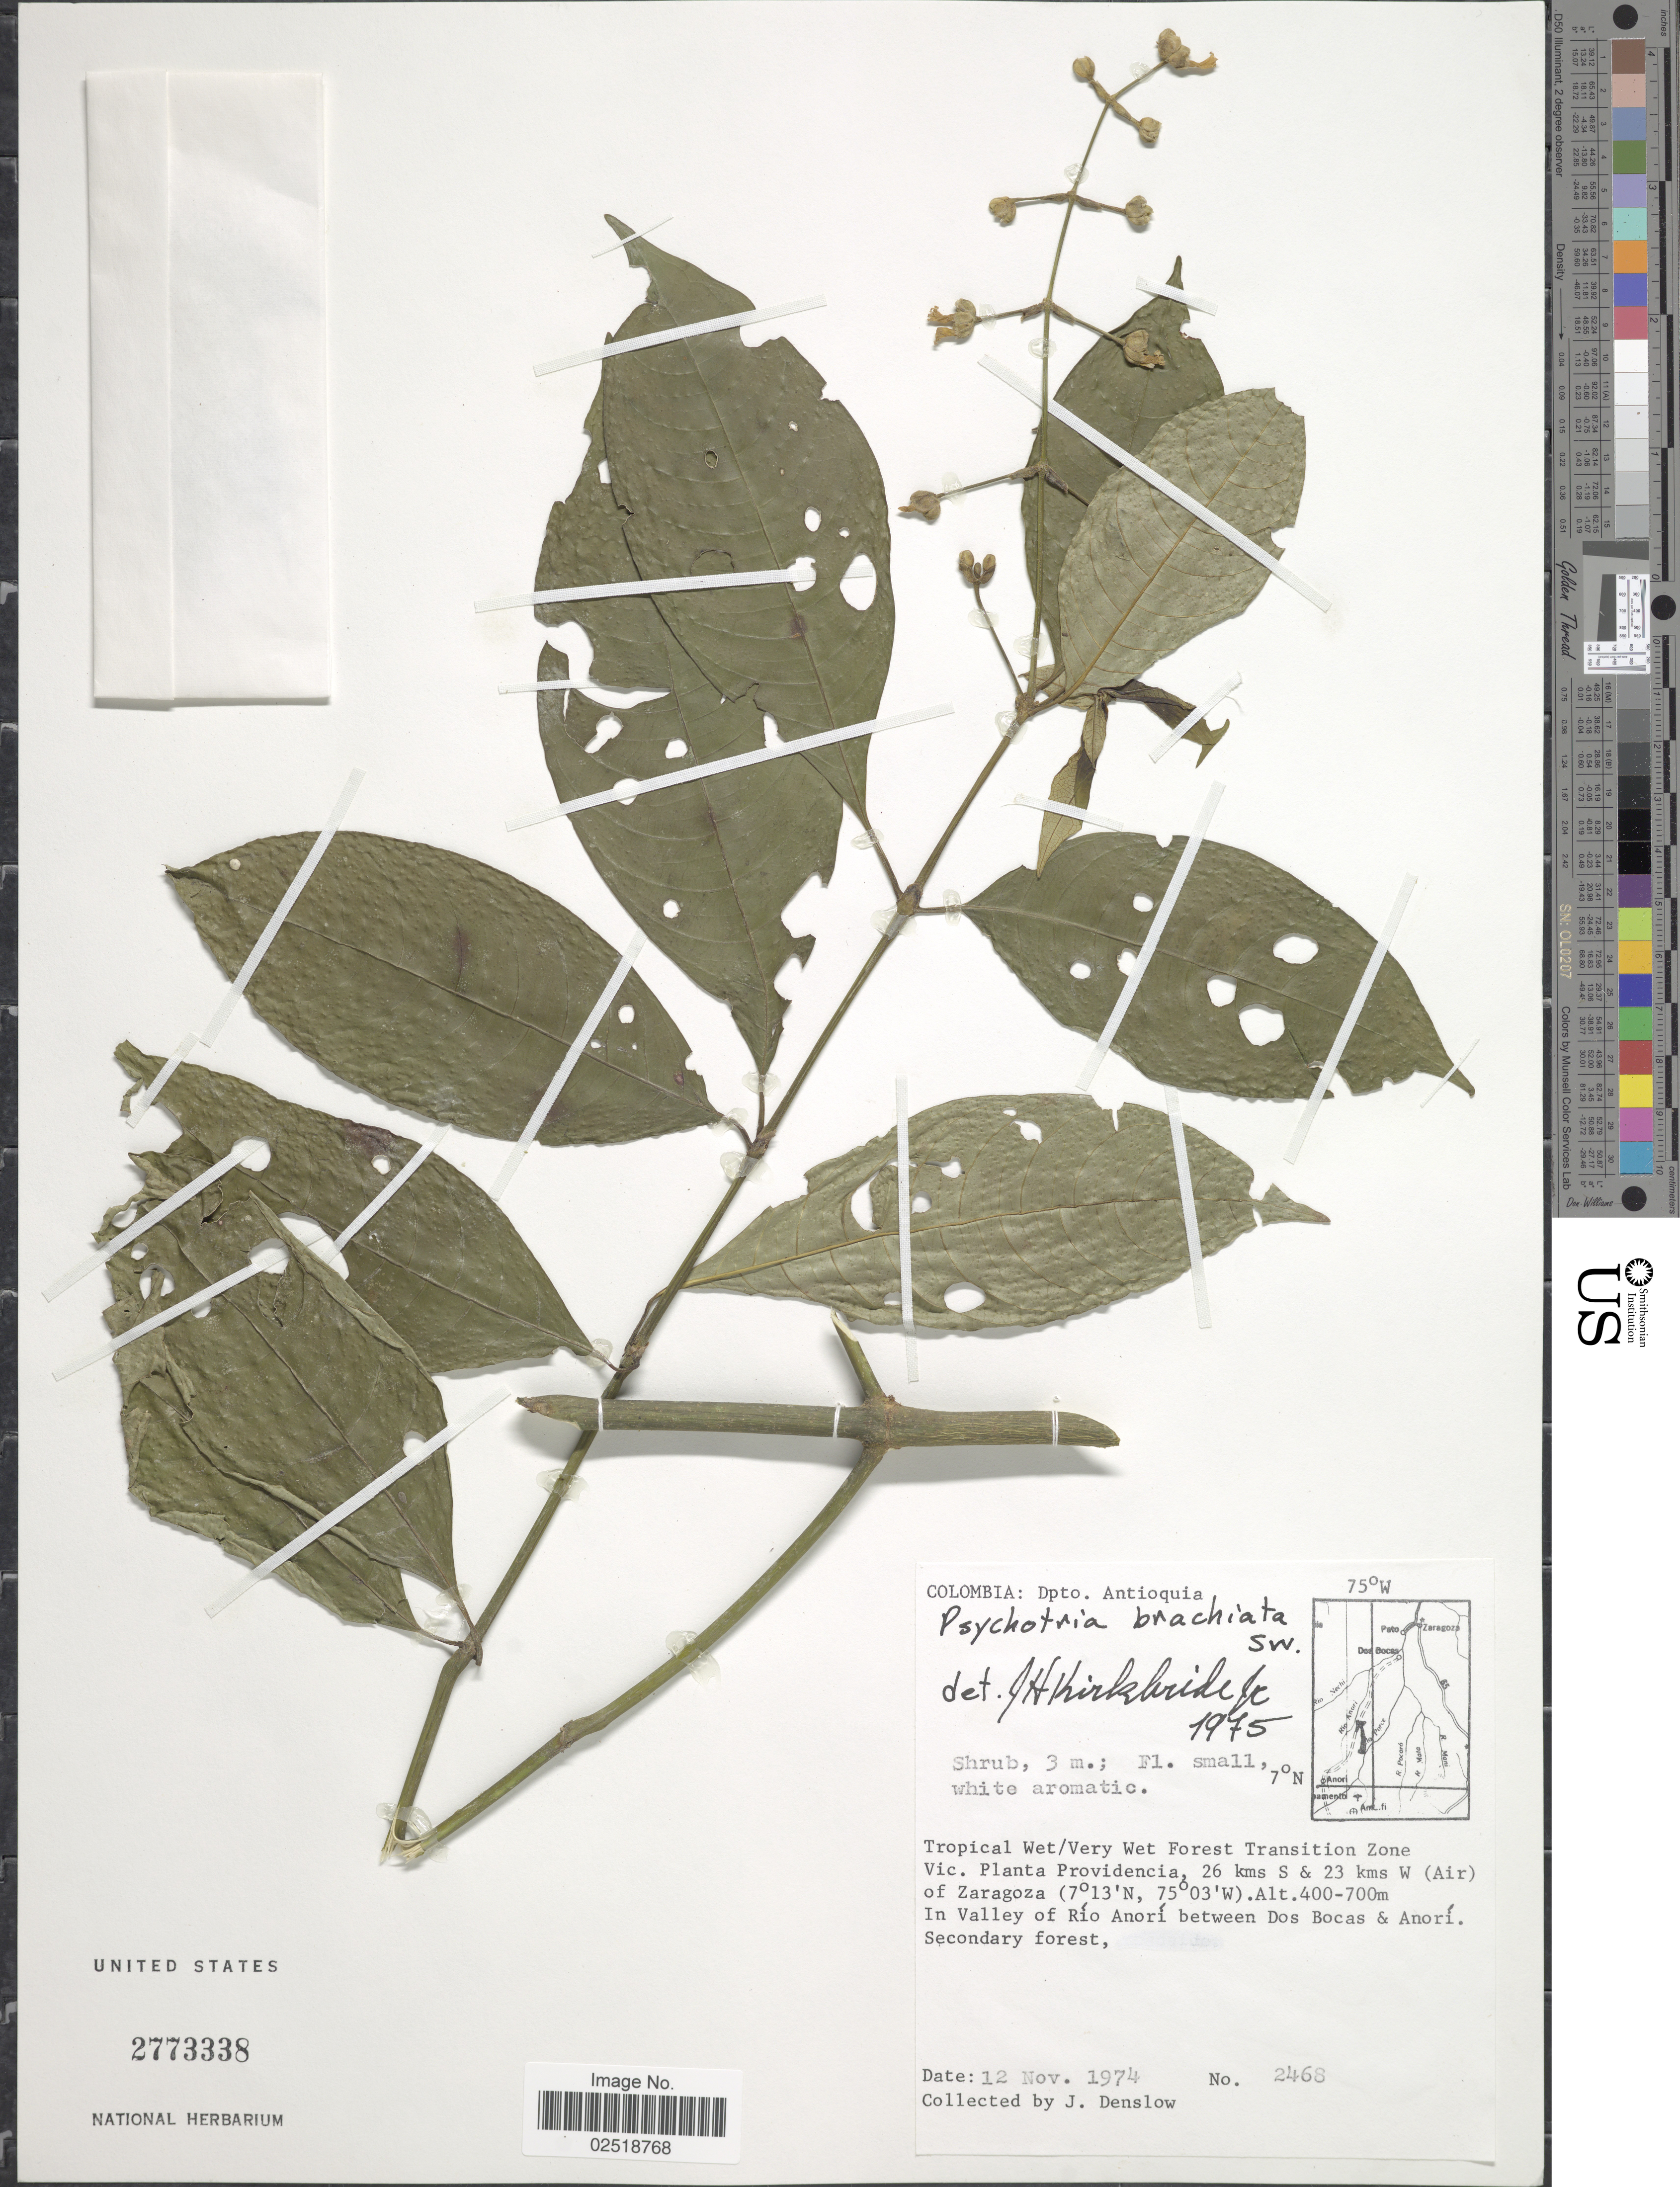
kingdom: Plantae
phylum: Tracheophyta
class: Magnoliopsida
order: Gentianales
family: Rubiaceae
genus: Psychotria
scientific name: Psychotria caerulea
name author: Ruiz & Pav.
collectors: J. Denslow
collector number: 2468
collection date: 1974-11-12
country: Colombia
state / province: Antioquia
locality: Dpto. Antioquia, Tropocal Wet/Very Wet Forest Transition Zone Vic. Planta Providencia, 26 kms S & 23 kms W (Air) of Zaragoza. In Valley of Río Anorí between Dos Bocas & Anorí. Secondary forest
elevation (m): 400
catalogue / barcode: US 2773338